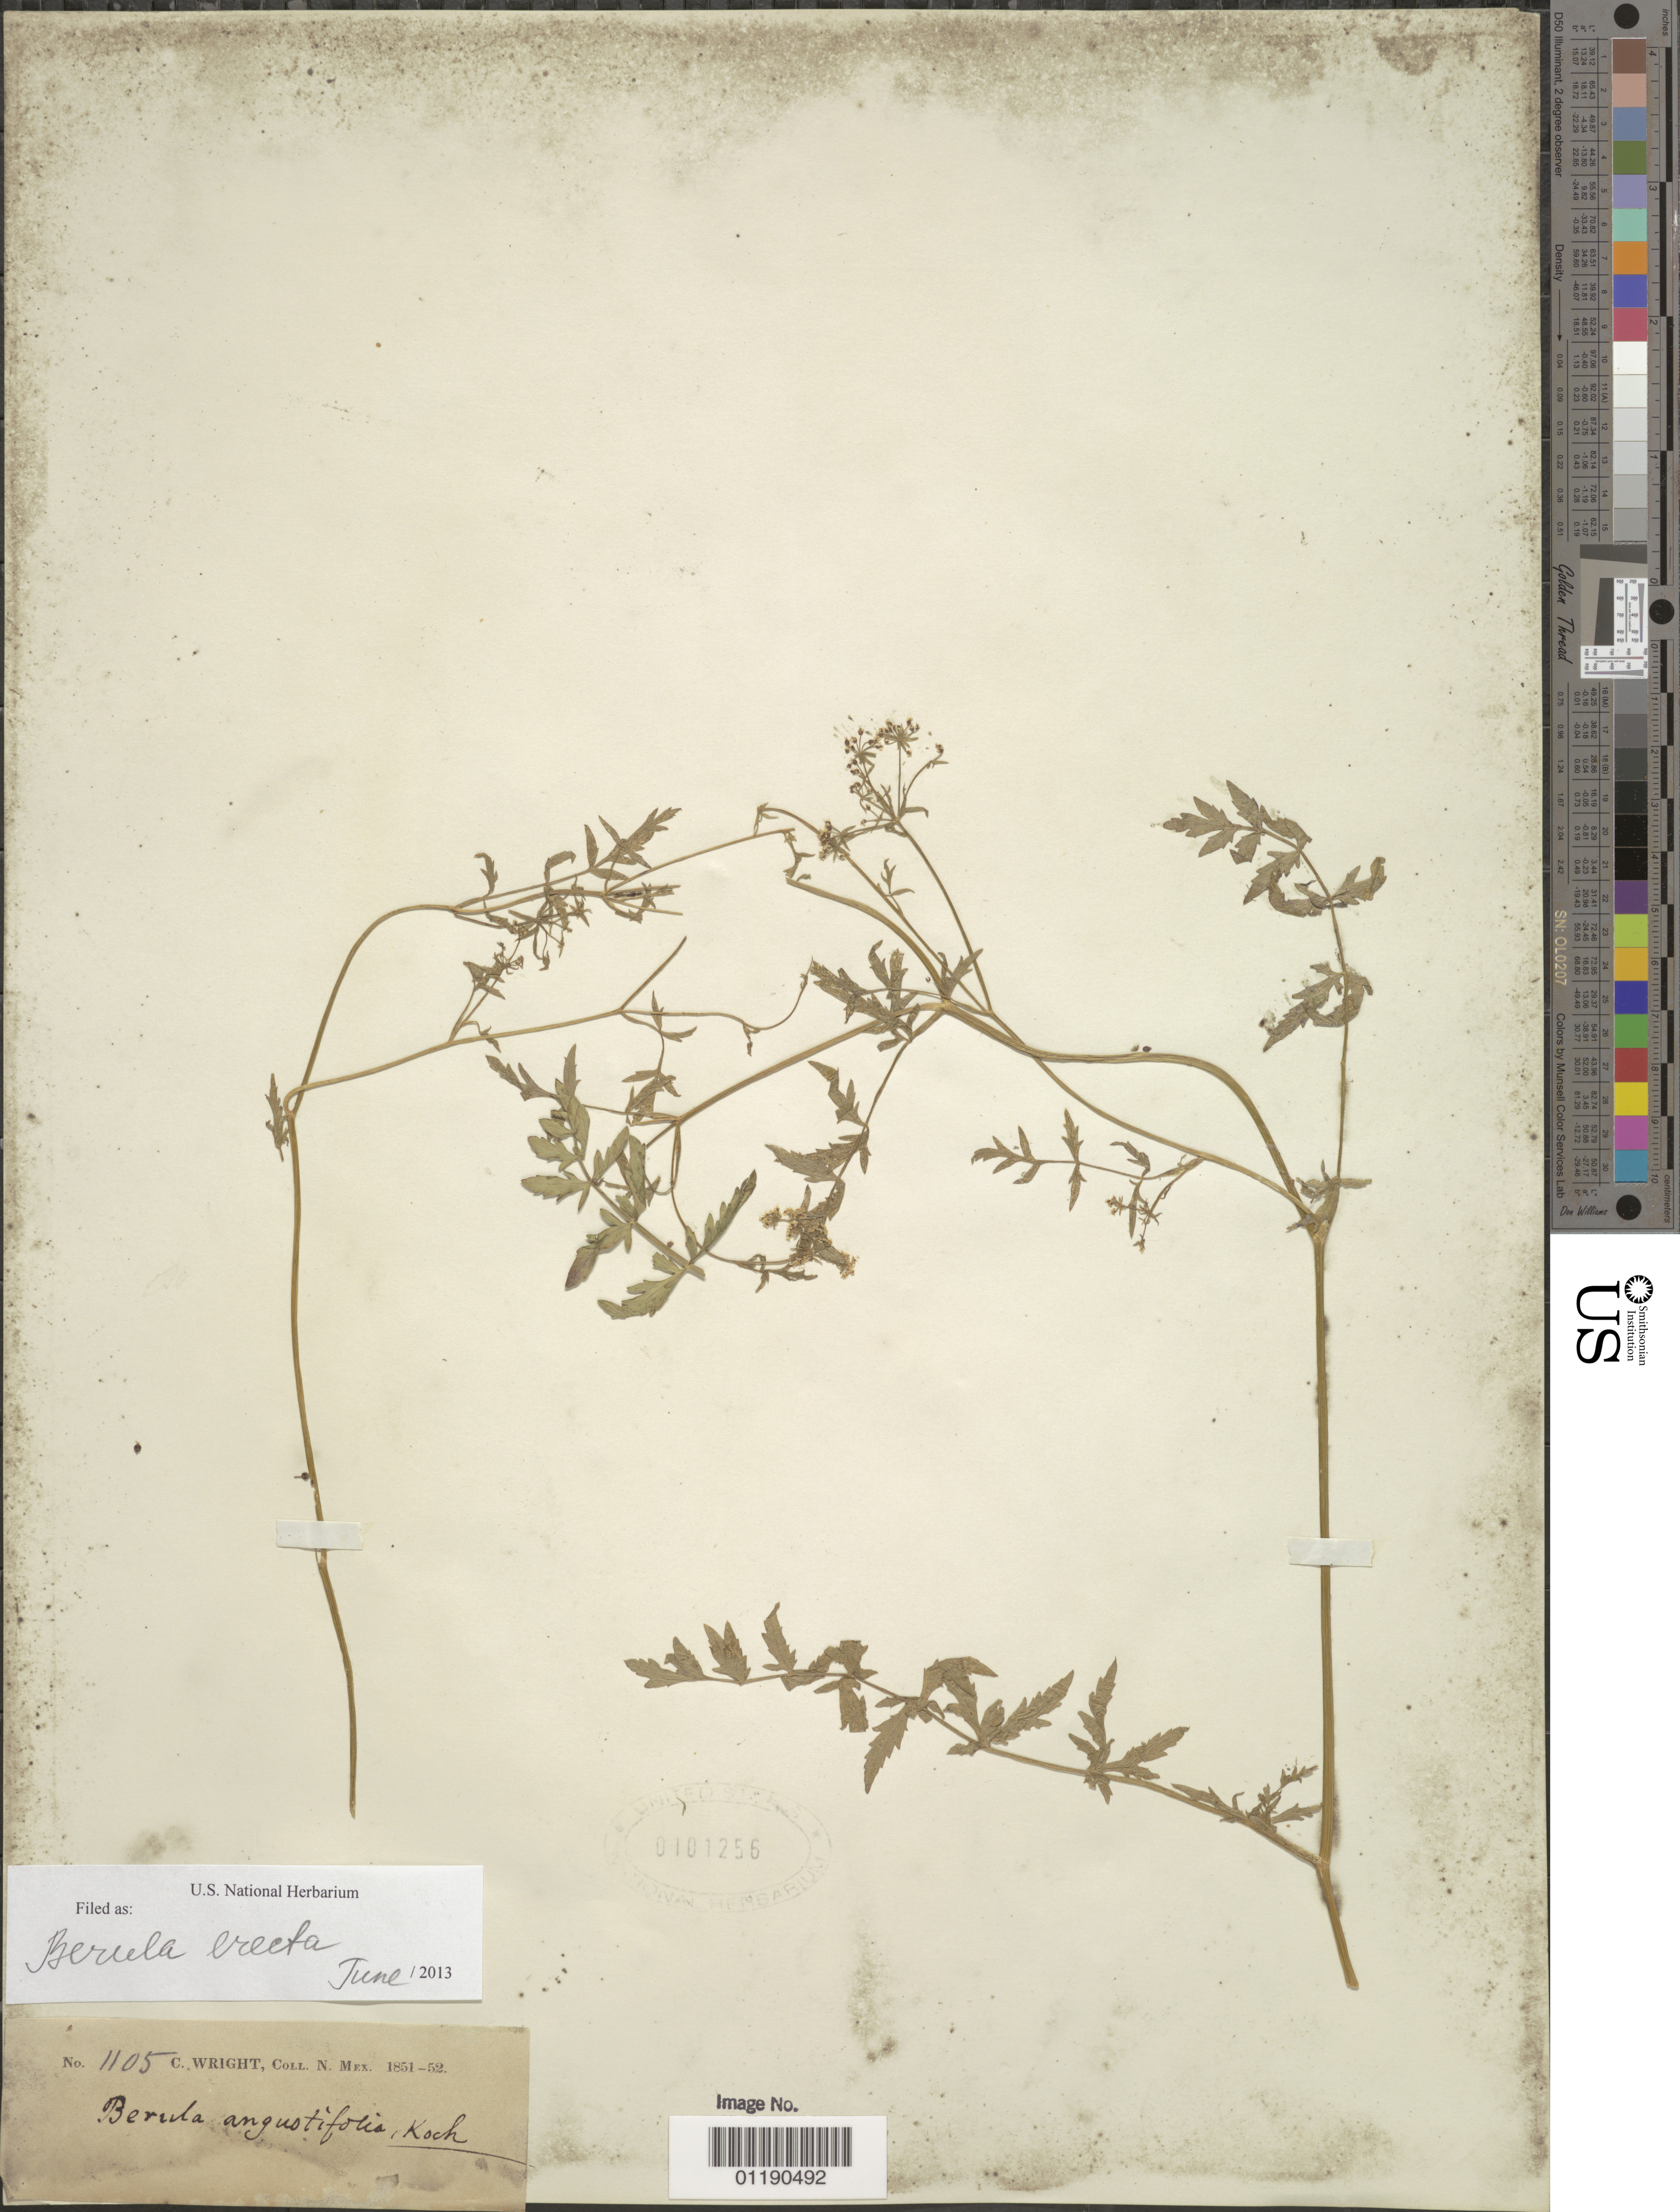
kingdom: Plantae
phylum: Tracheophyta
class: Magnoliopsida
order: Apiales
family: Apiaceae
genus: Berula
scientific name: Berula erecta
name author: (Huds.) Coville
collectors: C. Wright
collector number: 1105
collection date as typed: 1851 to -- --- 1852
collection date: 1851/1852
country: United States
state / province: New Mexico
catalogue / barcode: US 101256